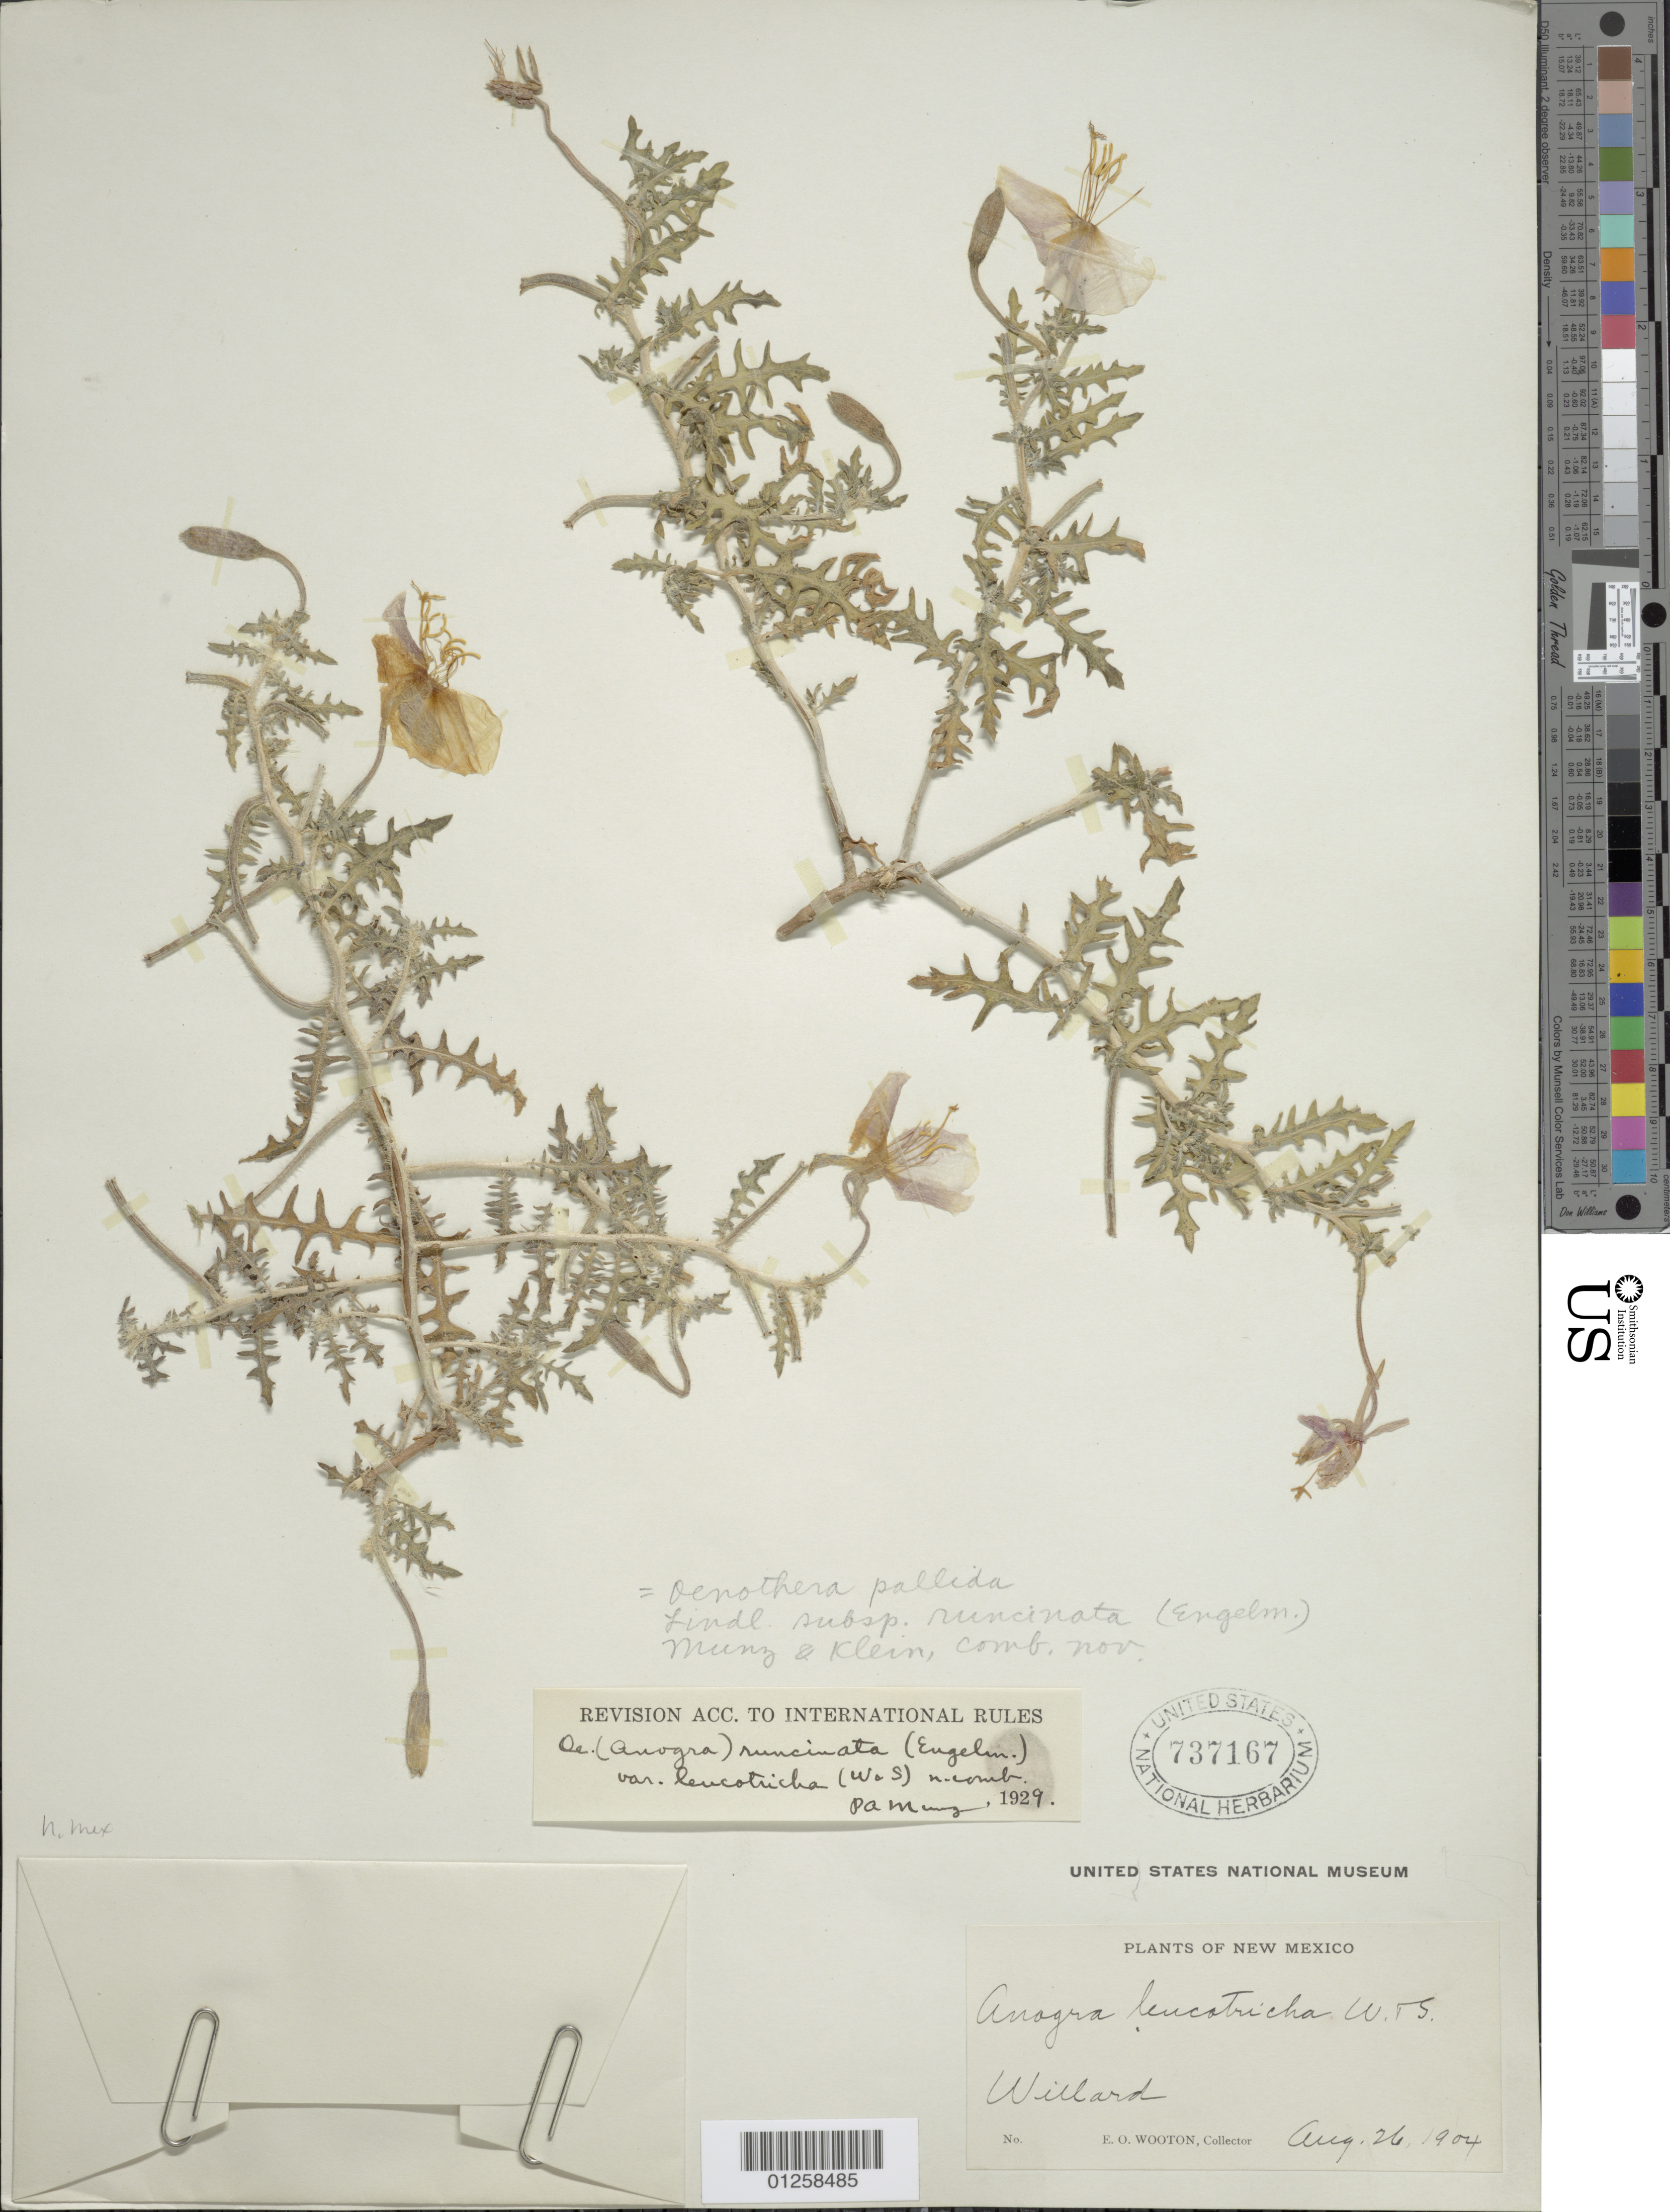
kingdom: Plantae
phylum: Tracheophyta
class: Magnoliopsida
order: Myrtales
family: Onagraceae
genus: Oenothera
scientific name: Oenothera pallida subsp. runcinata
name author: (Engelm.) Munz & W.M. Klein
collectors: E. O. Wooton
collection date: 1904-08-26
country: United States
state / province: New Mexico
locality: Willard.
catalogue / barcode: US 737167